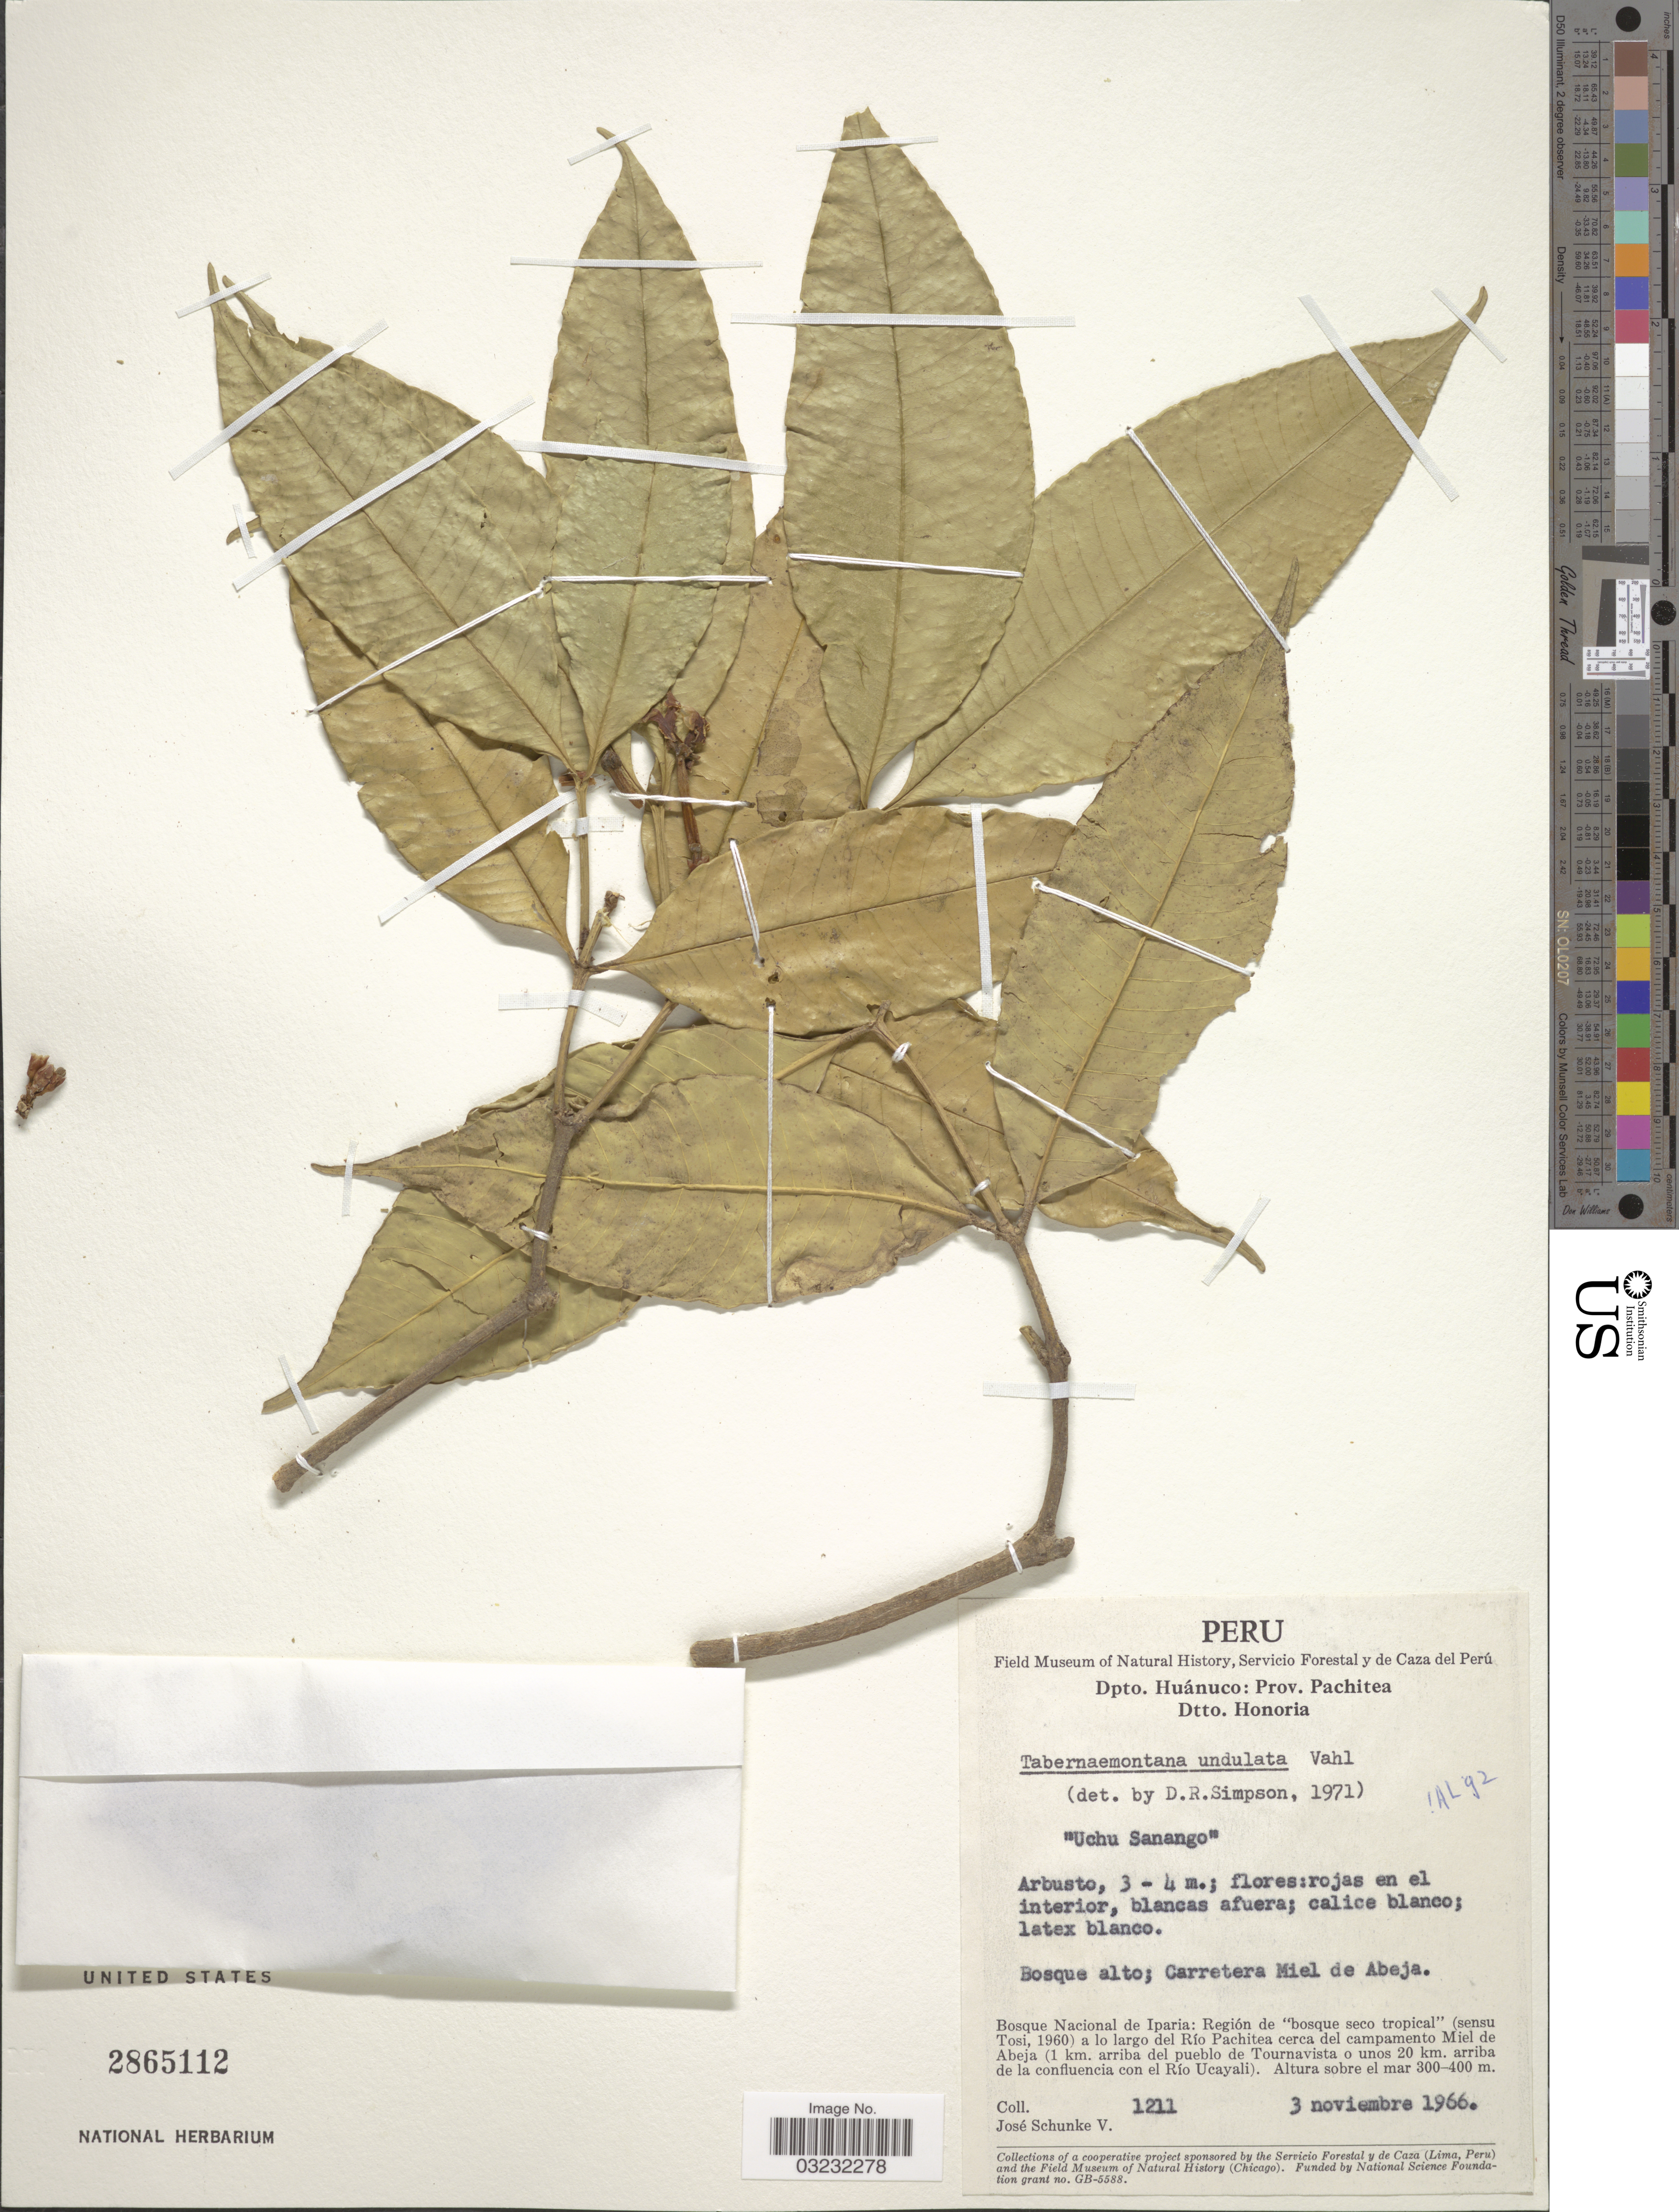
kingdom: Plantae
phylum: Tracheophyta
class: Magnoliopsida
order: Gentianales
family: Apocynaceae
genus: Tabernaemontana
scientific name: Tabernaemontana undulata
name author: Vahl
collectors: J. Schunke Vigo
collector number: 1211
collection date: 1966-11-03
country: Peru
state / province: Huánuco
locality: Dpto. Huánuco: Prov. Pachitea, Dtto. Honoria, Carretera Miel de Abeja. Bosque Nacional de Iparia: Región de "bosque seco tropical" (sensu Tosi, 1960) a lo largo del Río Pachitea cerca del campamento Miel de Abeja (1 km. arriba del pueblo de Tournavista o unos 20 km. arriba de la confluencia con el Río Ucayali).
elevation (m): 300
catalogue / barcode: US 2865112